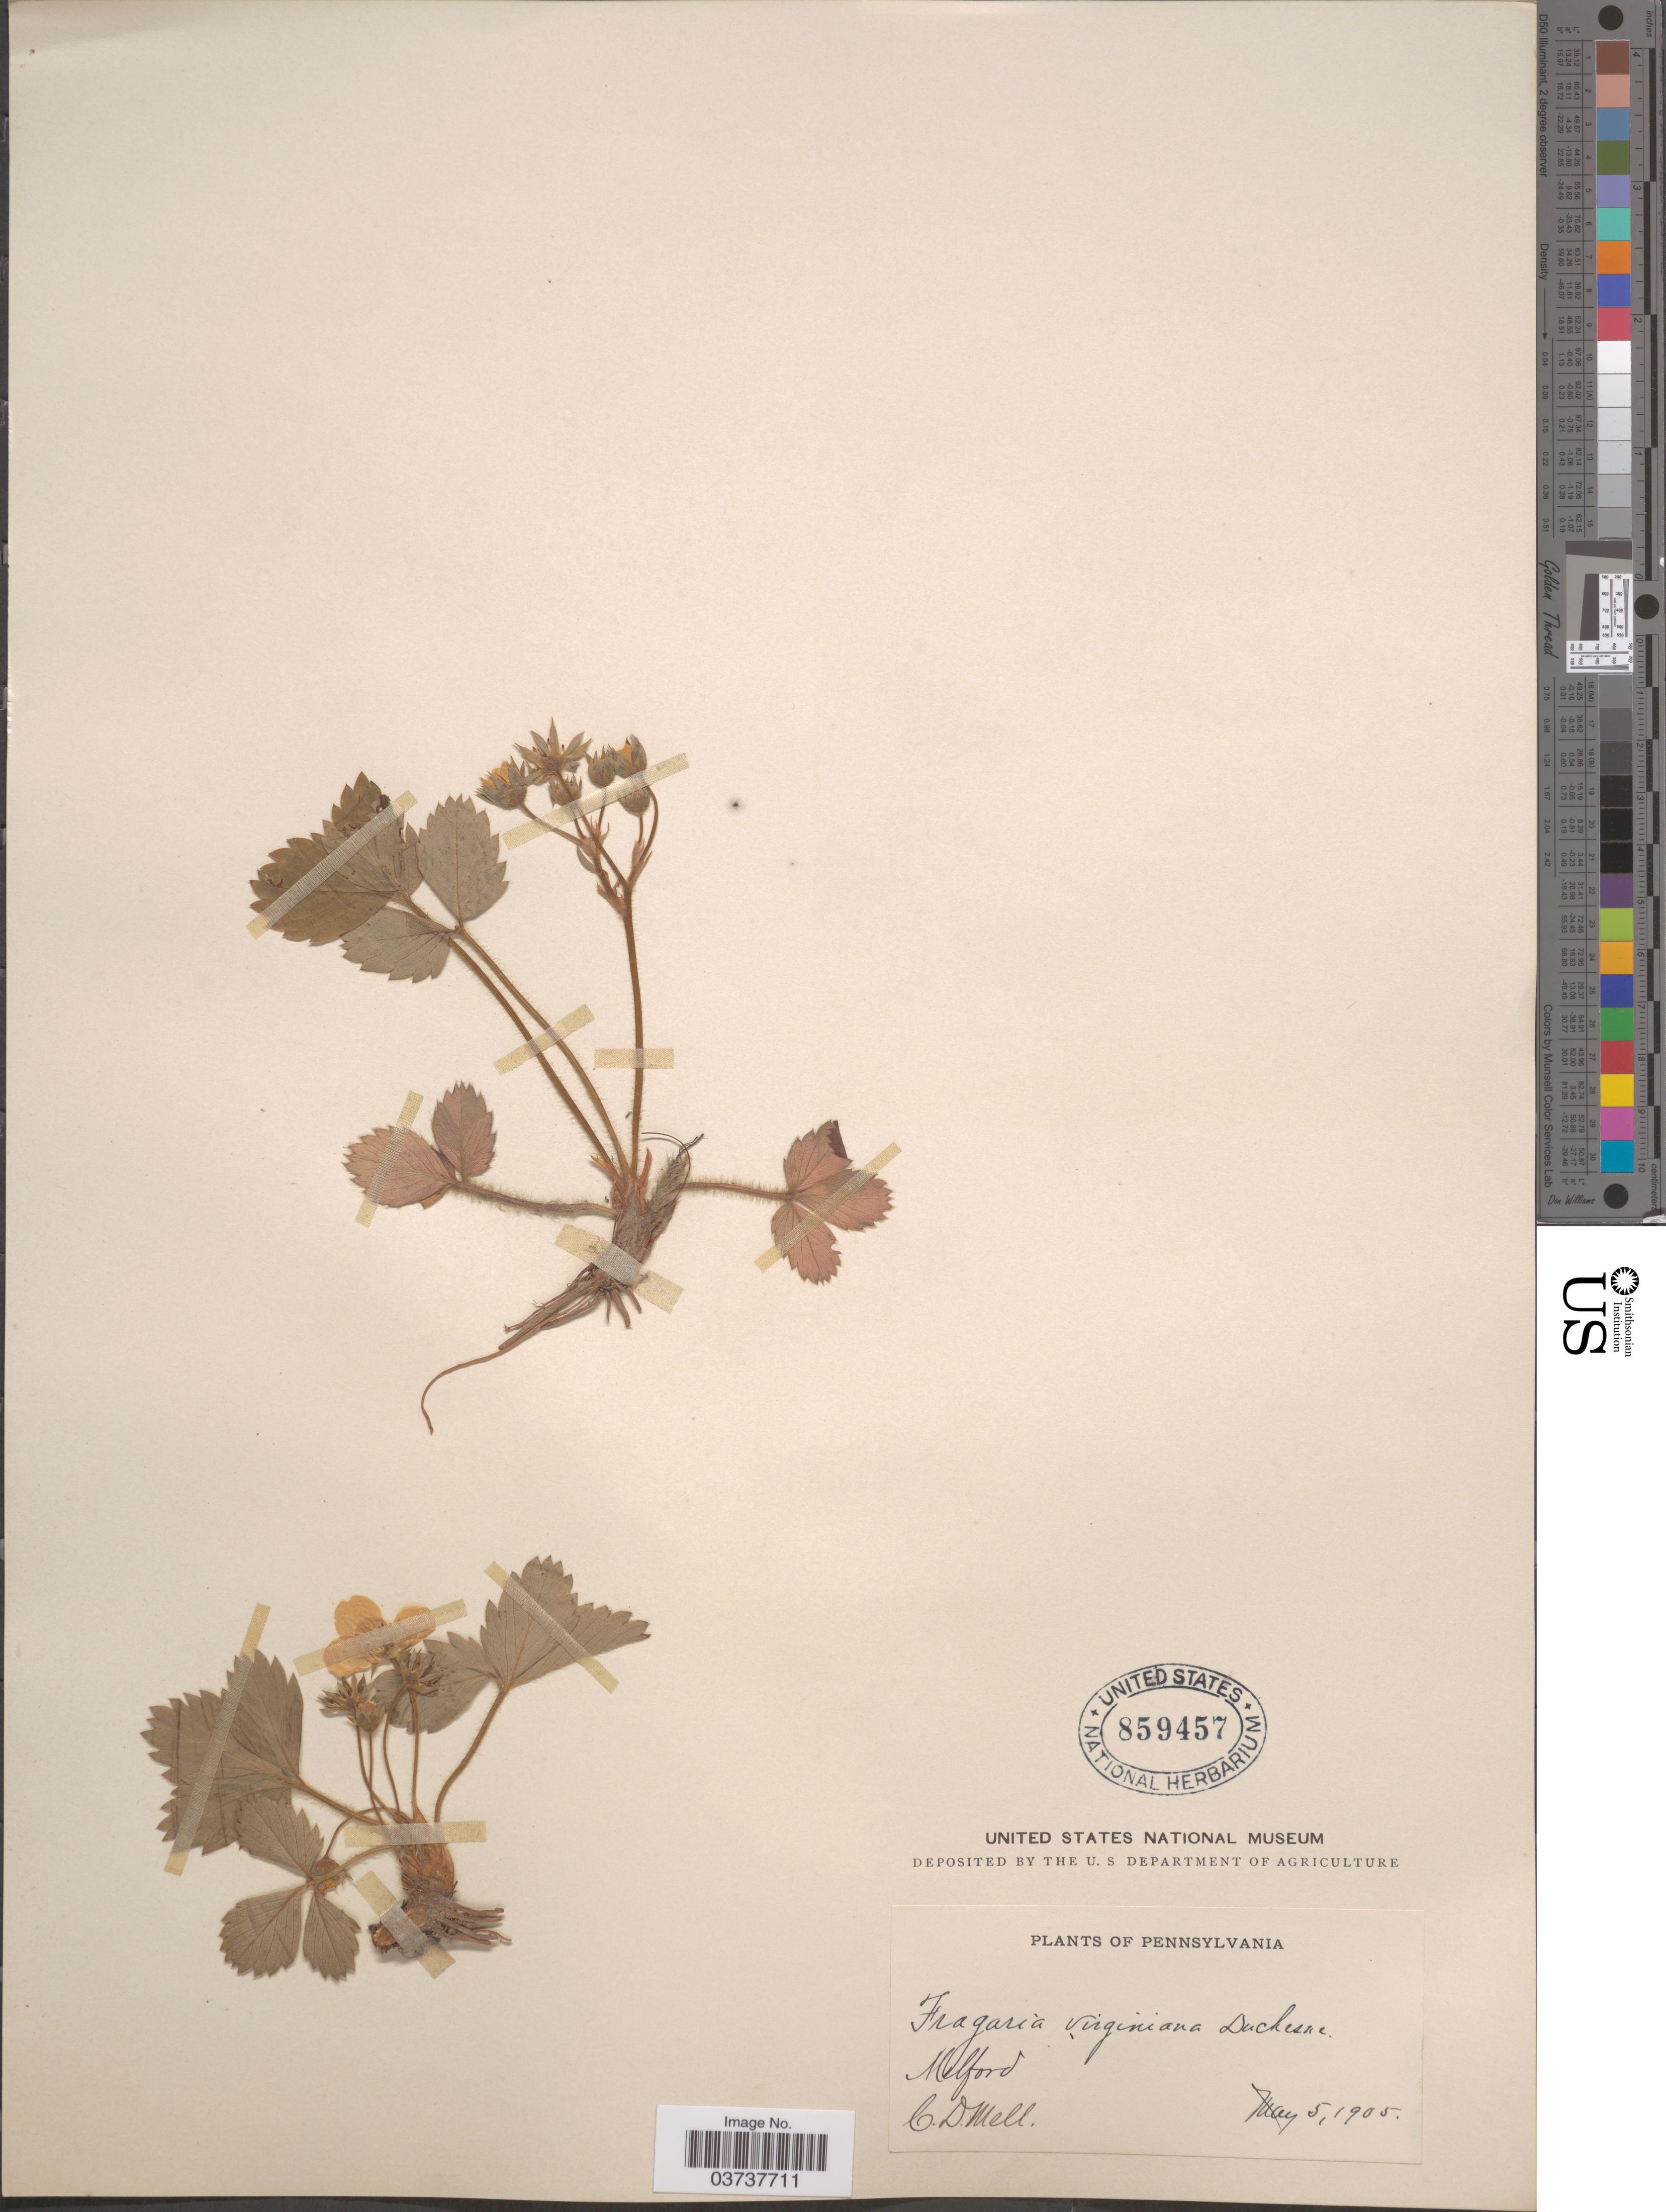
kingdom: Plantae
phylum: Tracheophyta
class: Magnoliopsida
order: Rosales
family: Rosaceae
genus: Fragaria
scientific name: Fragaria virginiana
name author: Mill.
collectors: C. D. Mell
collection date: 1905-05-05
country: United States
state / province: Pennsylvania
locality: Milford.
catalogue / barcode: US 859457